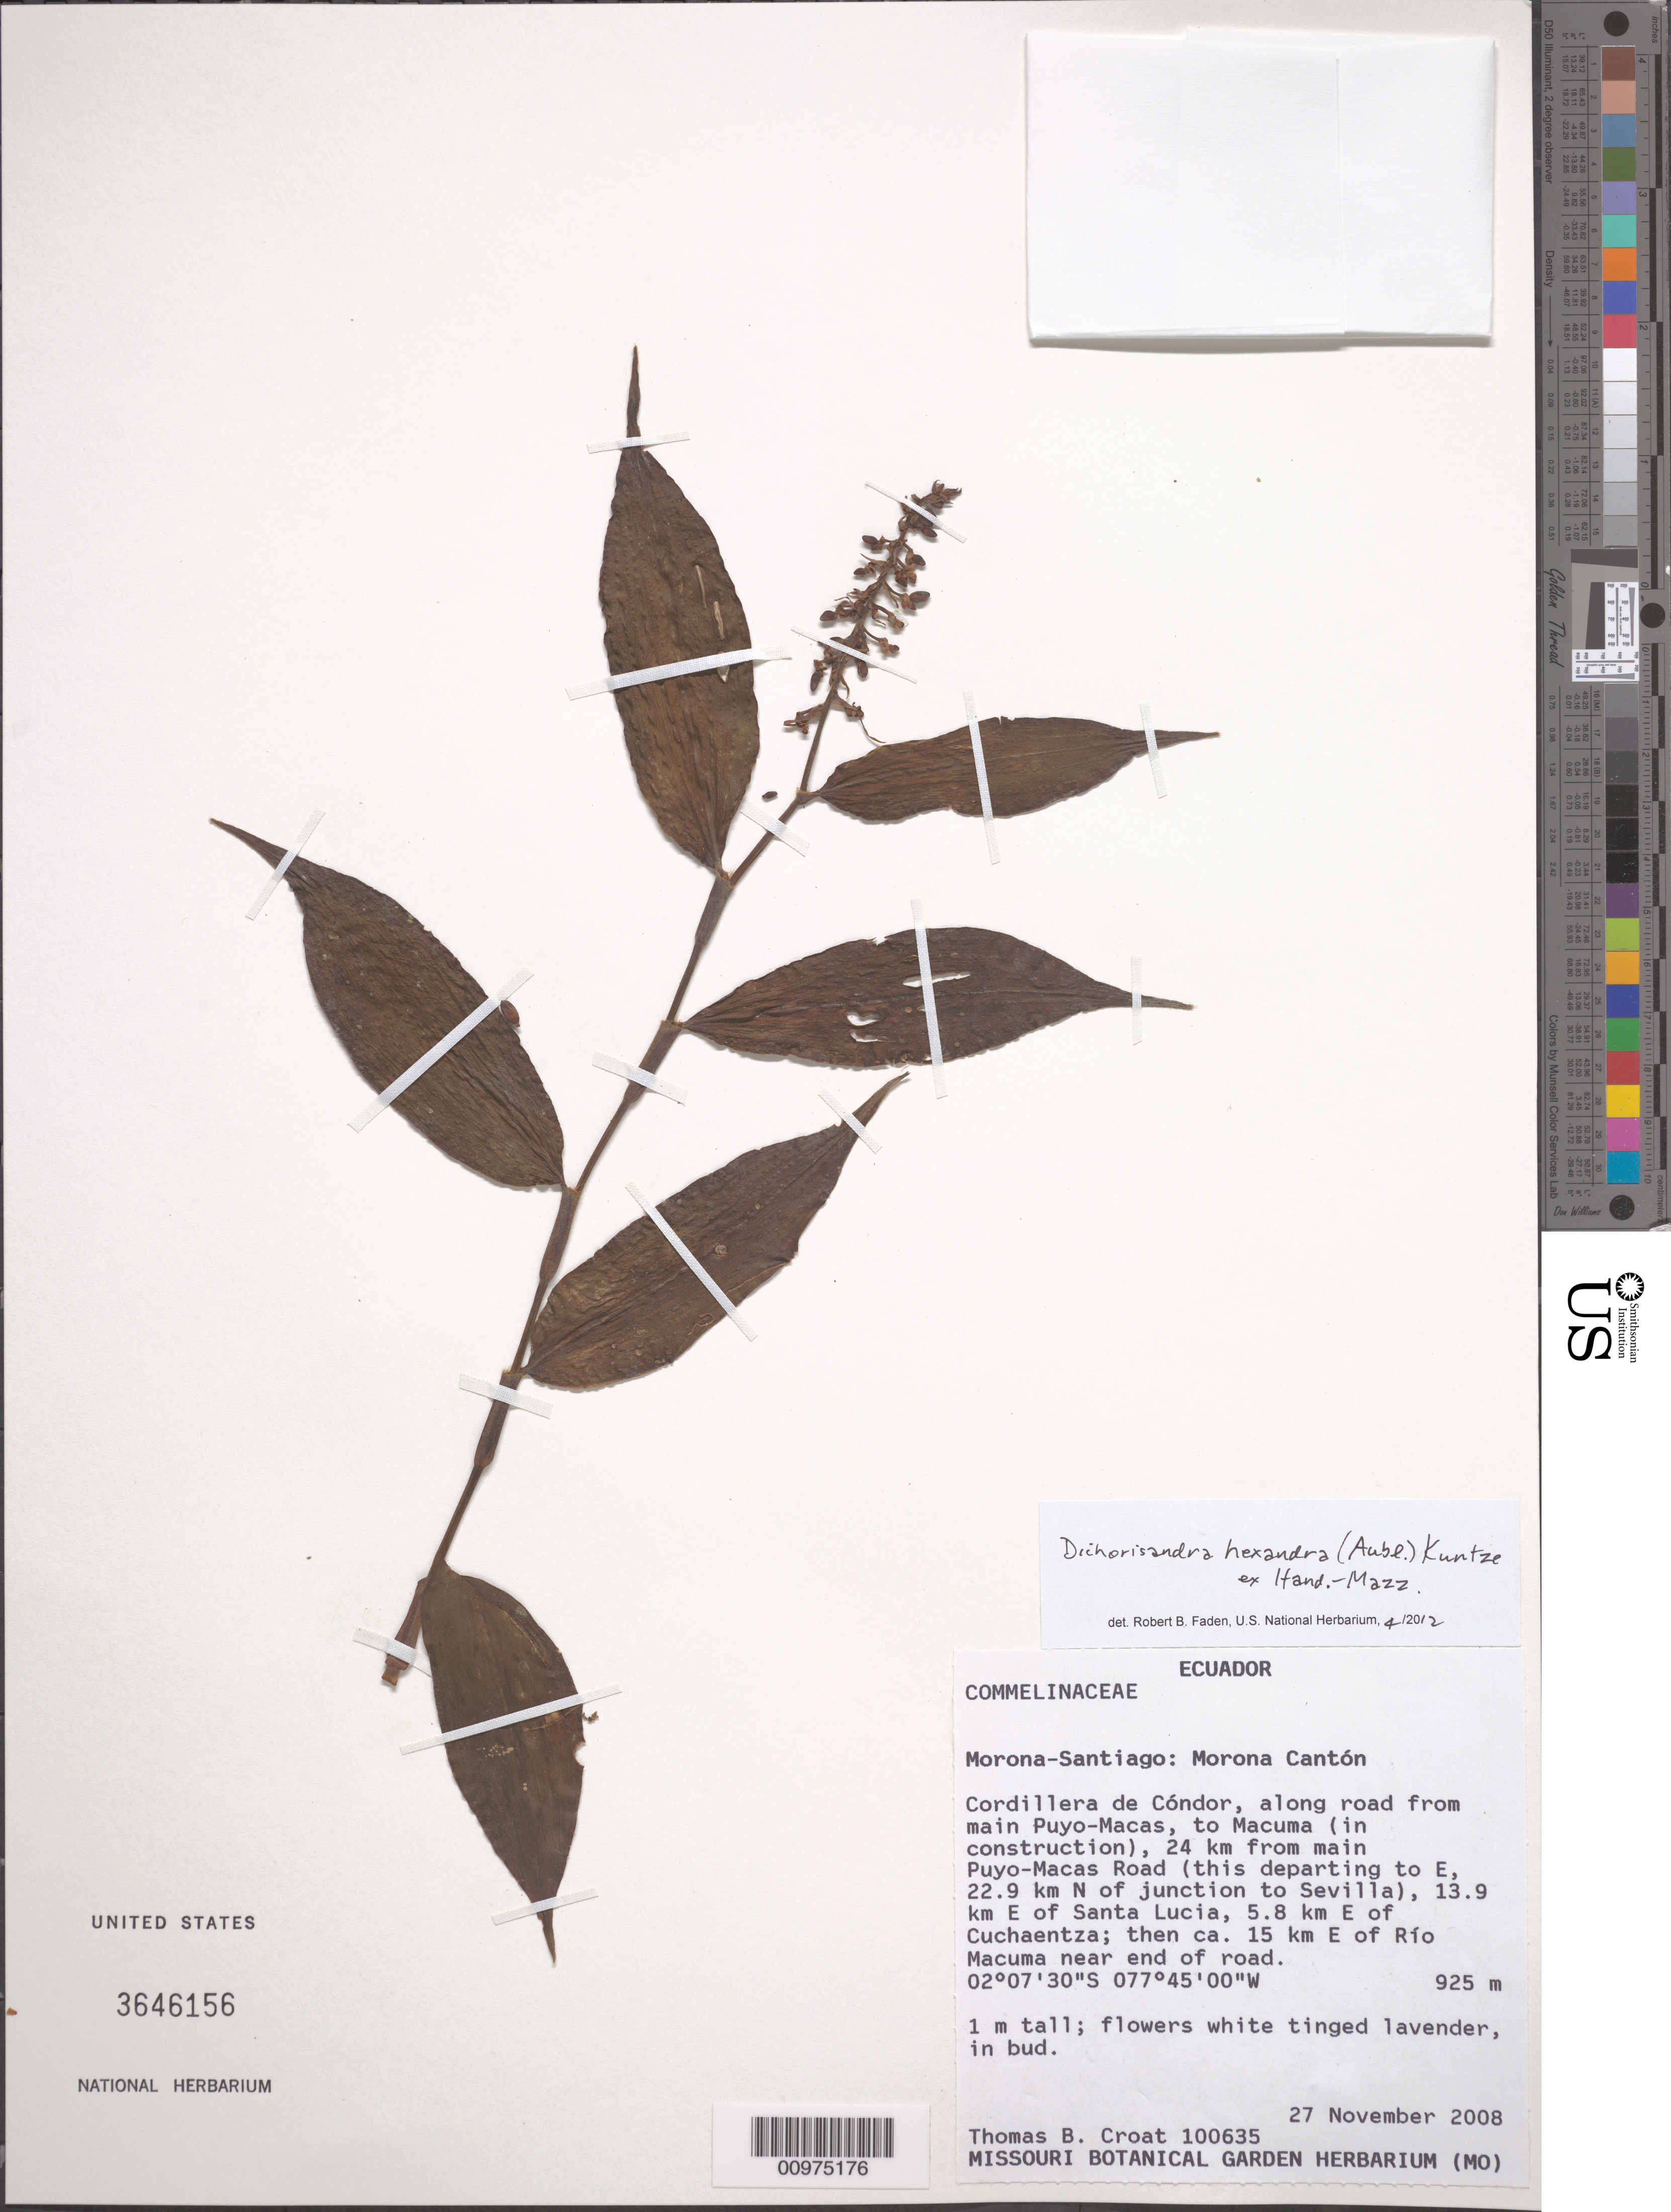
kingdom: Plantae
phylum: Tracheophyta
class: Liliopsida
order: Commelinales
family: Commelinaceae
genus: Dichorisandra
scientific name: Dichorisandra hexandra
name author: (Aubl.) Standl.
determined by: Faden, Robert B., (US), Smithsonian Institution - National Museum of Natural History (UNITED STATES)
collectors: T. B. Croat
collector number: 100635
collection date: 2008-11-27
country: Ecuador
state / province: Morona-Santiago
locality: Morona Cantón. Cordillera de Cóndor, along road from main Puyo-Macas, to Macuma (in construction), 24 km from main Puyo-Macas Road (this departing to E, 22.9 km N of junction to Sevilla), 13.9 km E of Santa Lucia, 5.8 km E of Cuchaentza; then ca. 15 km E of Río Macuma near end of road.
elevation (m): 925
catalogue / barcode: US 3646156